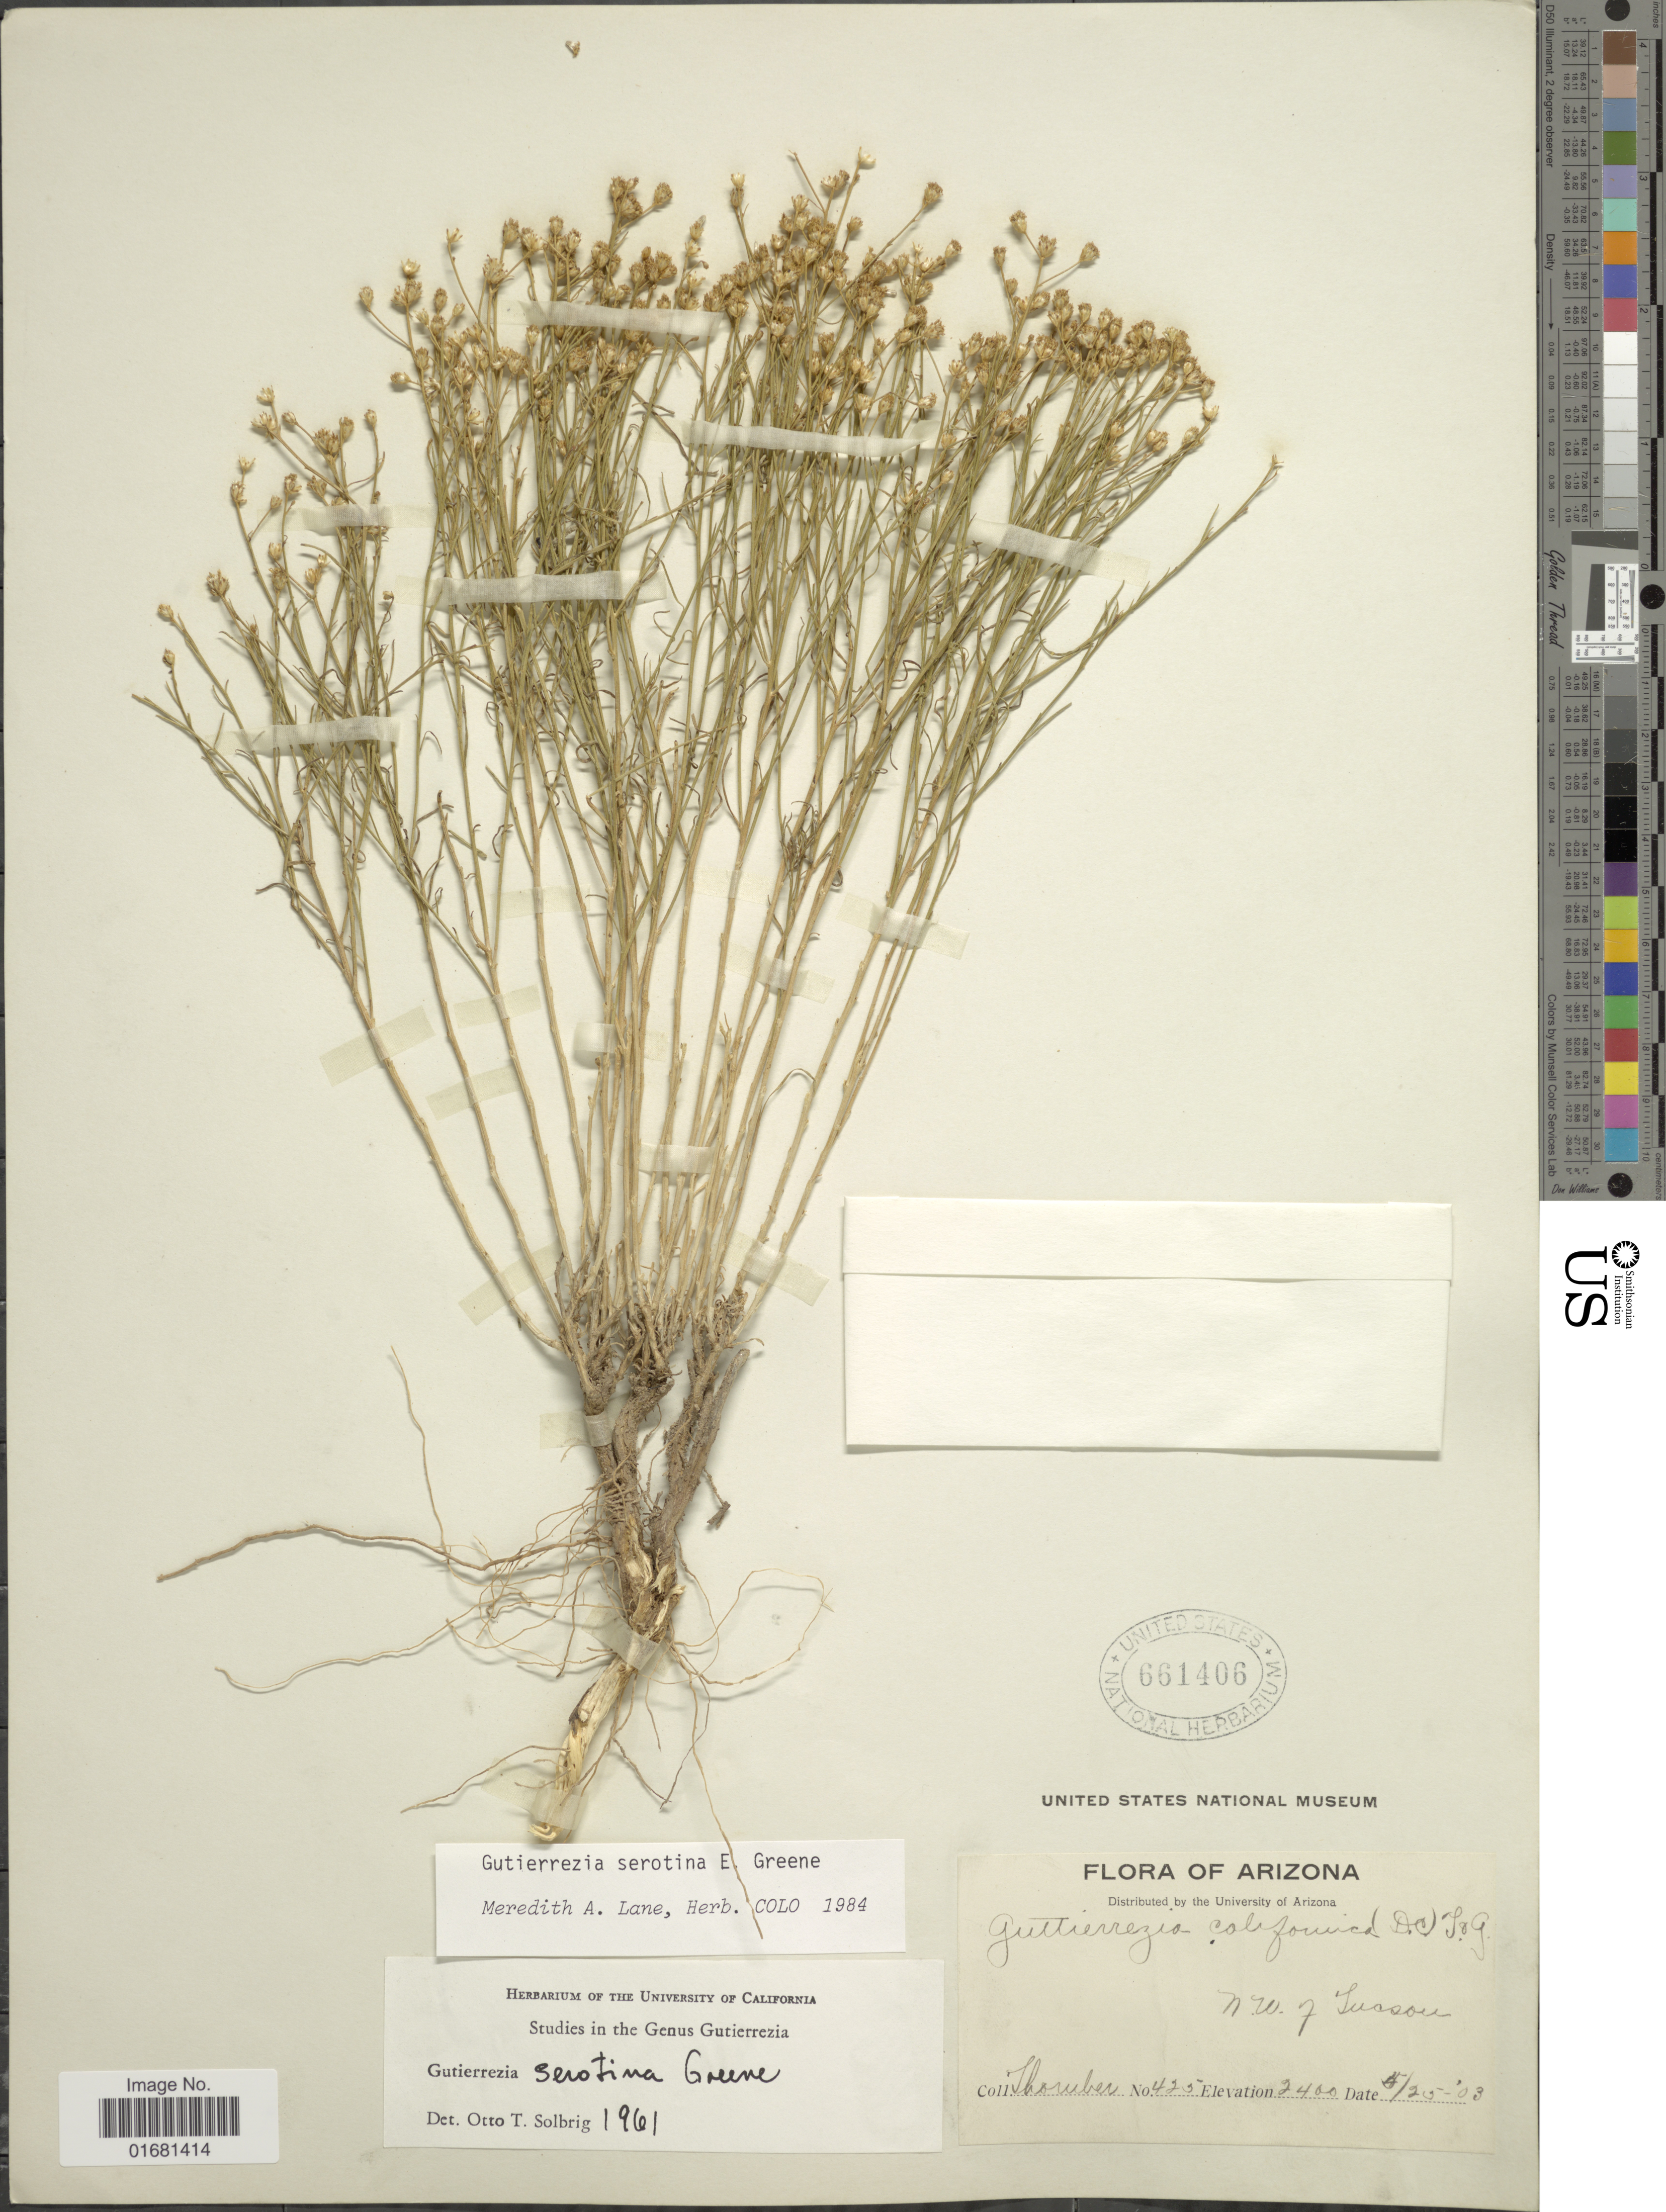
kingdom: Plantae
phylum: Tracheophyta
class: Magnoliopsida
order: Asterales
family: Asteraceae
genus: Gutierrezia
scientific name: Gutierrezia serotina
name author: Greene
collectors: J. Thornber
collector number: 425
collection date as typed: Transcribed d/m/y: 25/5/03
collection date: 1903-05-22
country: United States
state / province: Arizona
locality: Santa Rita Mountains. Stone Cabin Canyon.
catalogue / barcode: US 661406